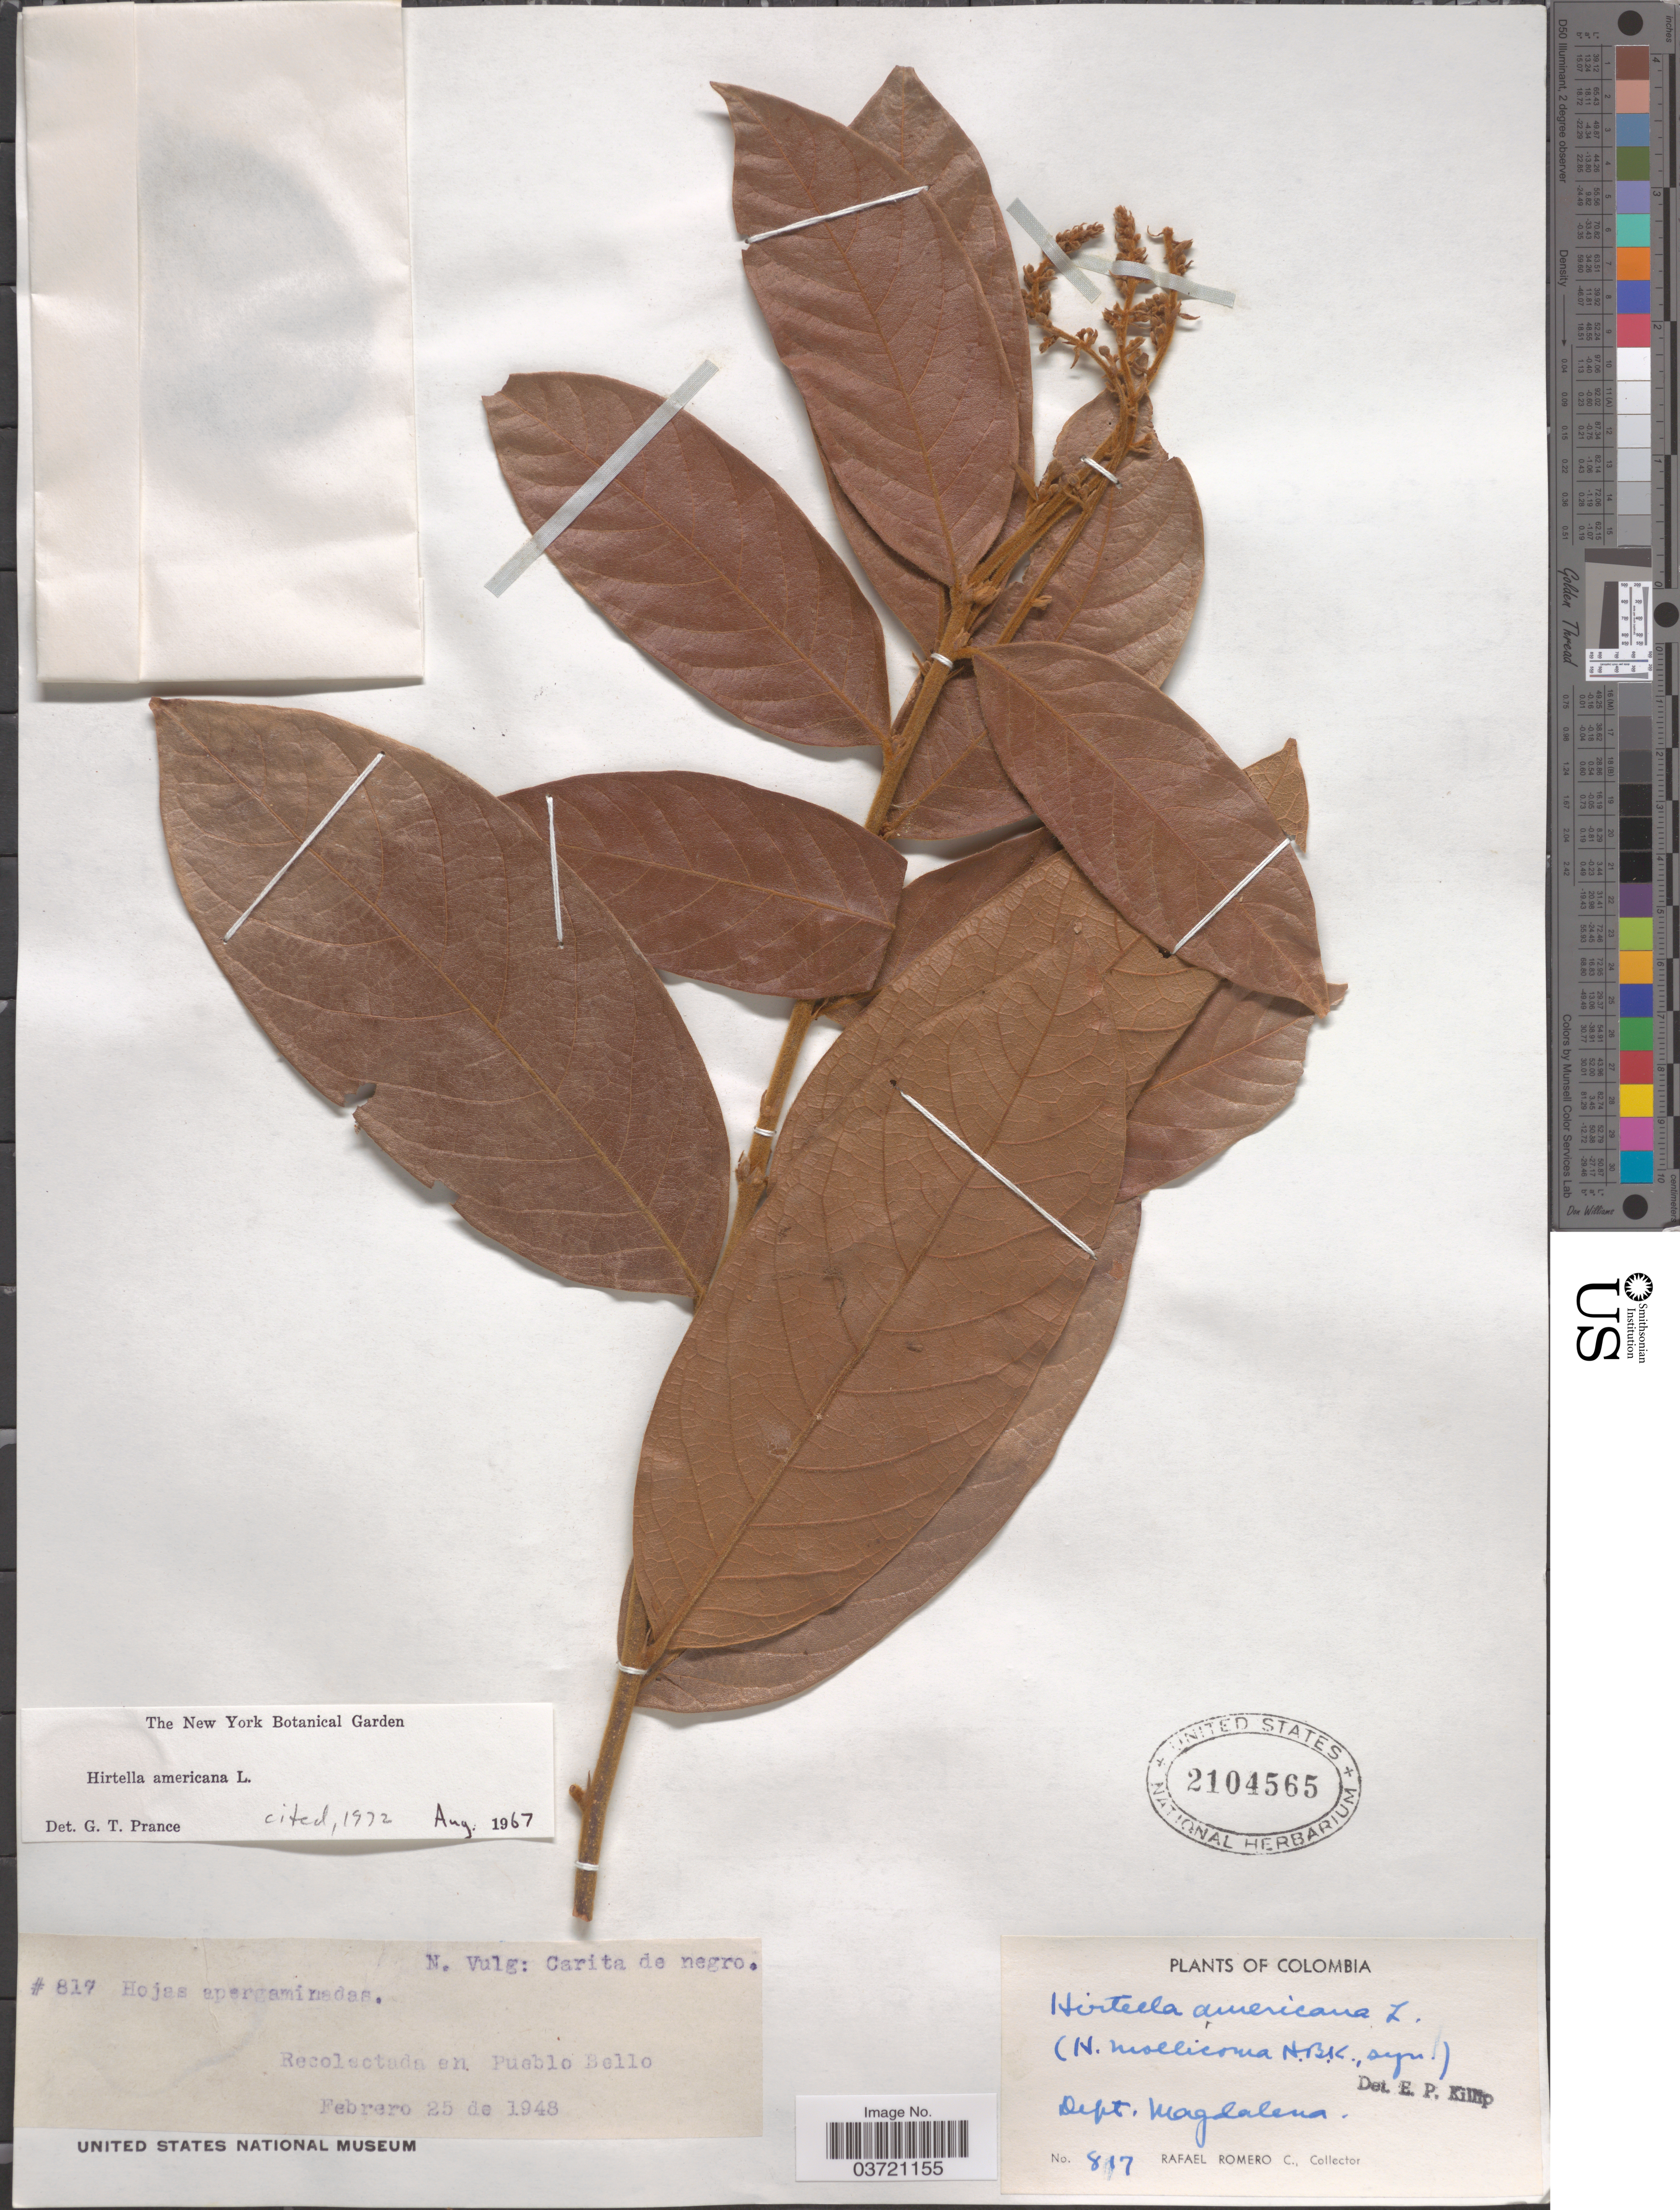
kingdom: Plantae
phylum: Tracheophyta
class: Magnoliopsida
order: Malpighiales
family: Chrysobalanaceae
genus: Hirtella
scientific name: Hirtella americana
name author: L.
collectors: R. Romero Castañeda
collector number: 817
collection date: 1948-02-25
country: Colombia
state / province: Magdalena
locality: Dept. Magdalena. En Pueblo Bello.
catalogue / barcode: US 2104565